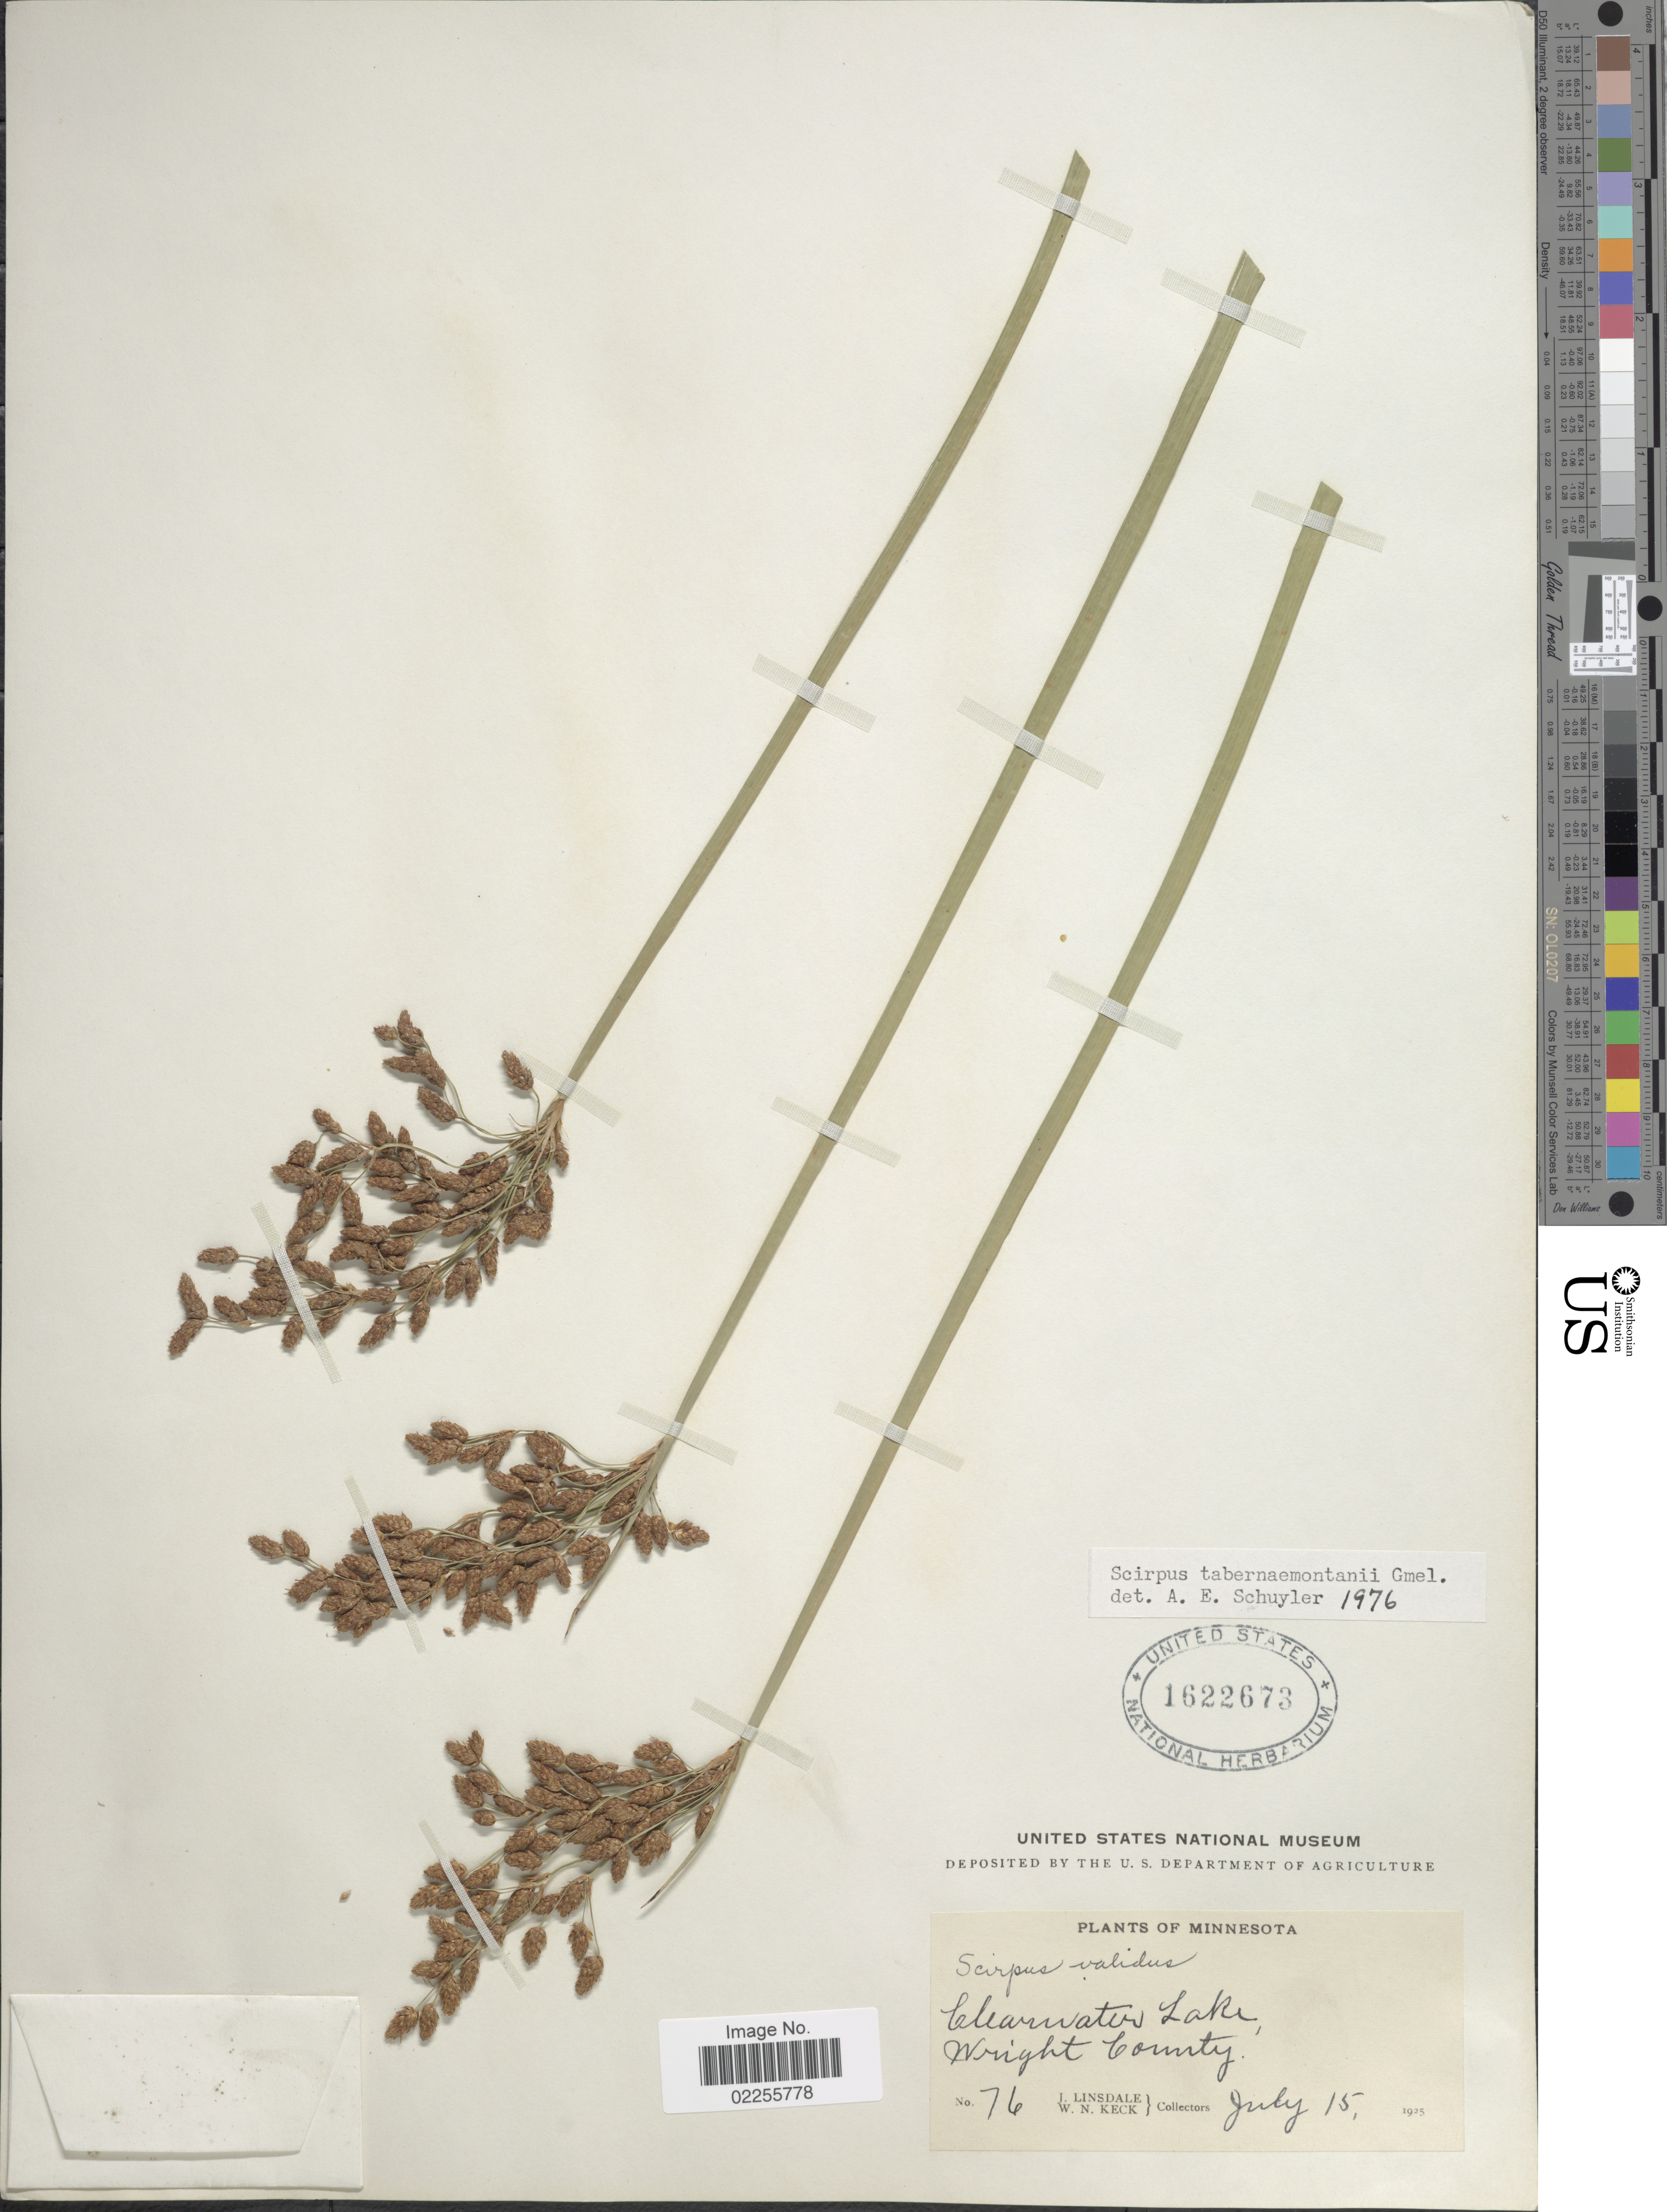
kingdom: Plantae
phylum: Tracheophyta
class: Liliopsida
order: Poales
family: Cyperaceae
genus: Schoenoplectus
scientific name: Schoenoplectus tabernaemontani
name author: (C.C. Gmel.) Palla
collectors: J. Linsdale & W. Keck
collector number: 76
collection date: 1925-07-15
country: United States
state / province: Minnesota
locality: Clearwater Lake, Wright County.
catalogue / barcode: US 1622673